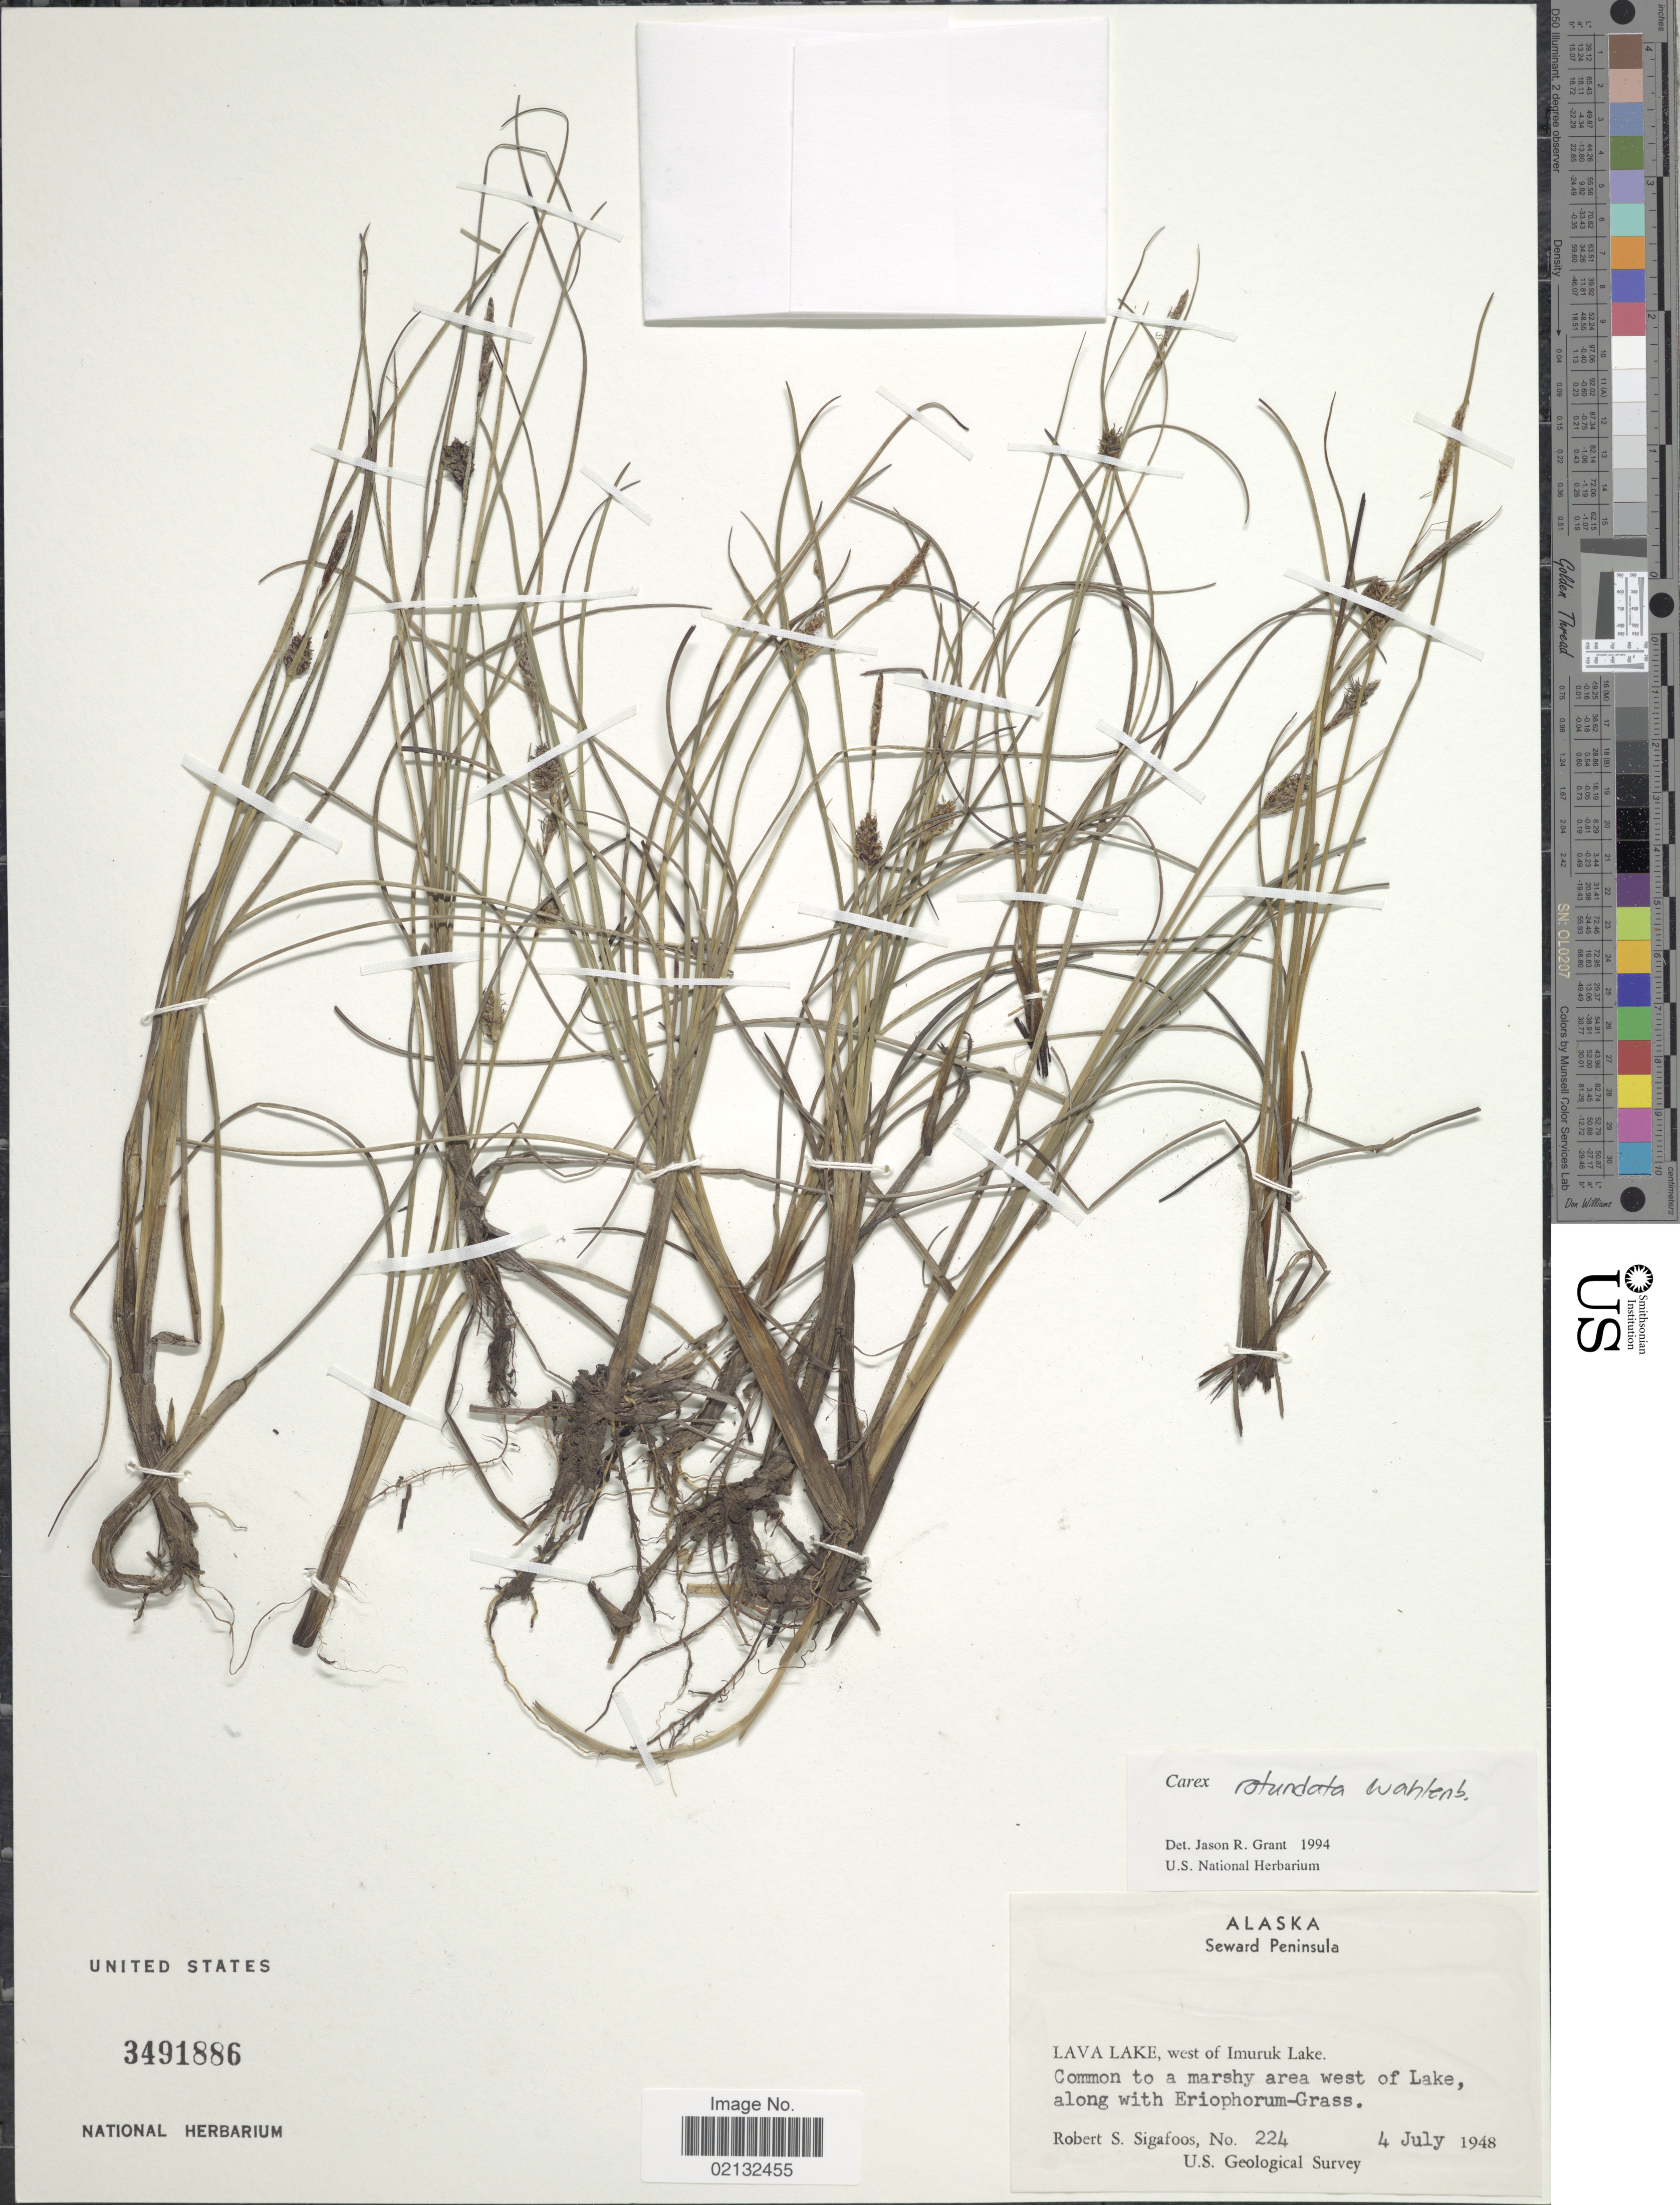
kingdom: Plantae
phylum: Tracheophyta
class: Liliopsida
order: Poales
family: Cyperaceae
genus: Carex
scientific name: Carex rotundata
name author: Wahlenb.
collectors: R. Sigafoos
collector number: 224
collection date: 1948-07-04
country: United States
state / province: Alaska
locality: Seward Peninsula. Lava Lake, west of Imuruk Lake.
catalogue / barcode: US 3491886